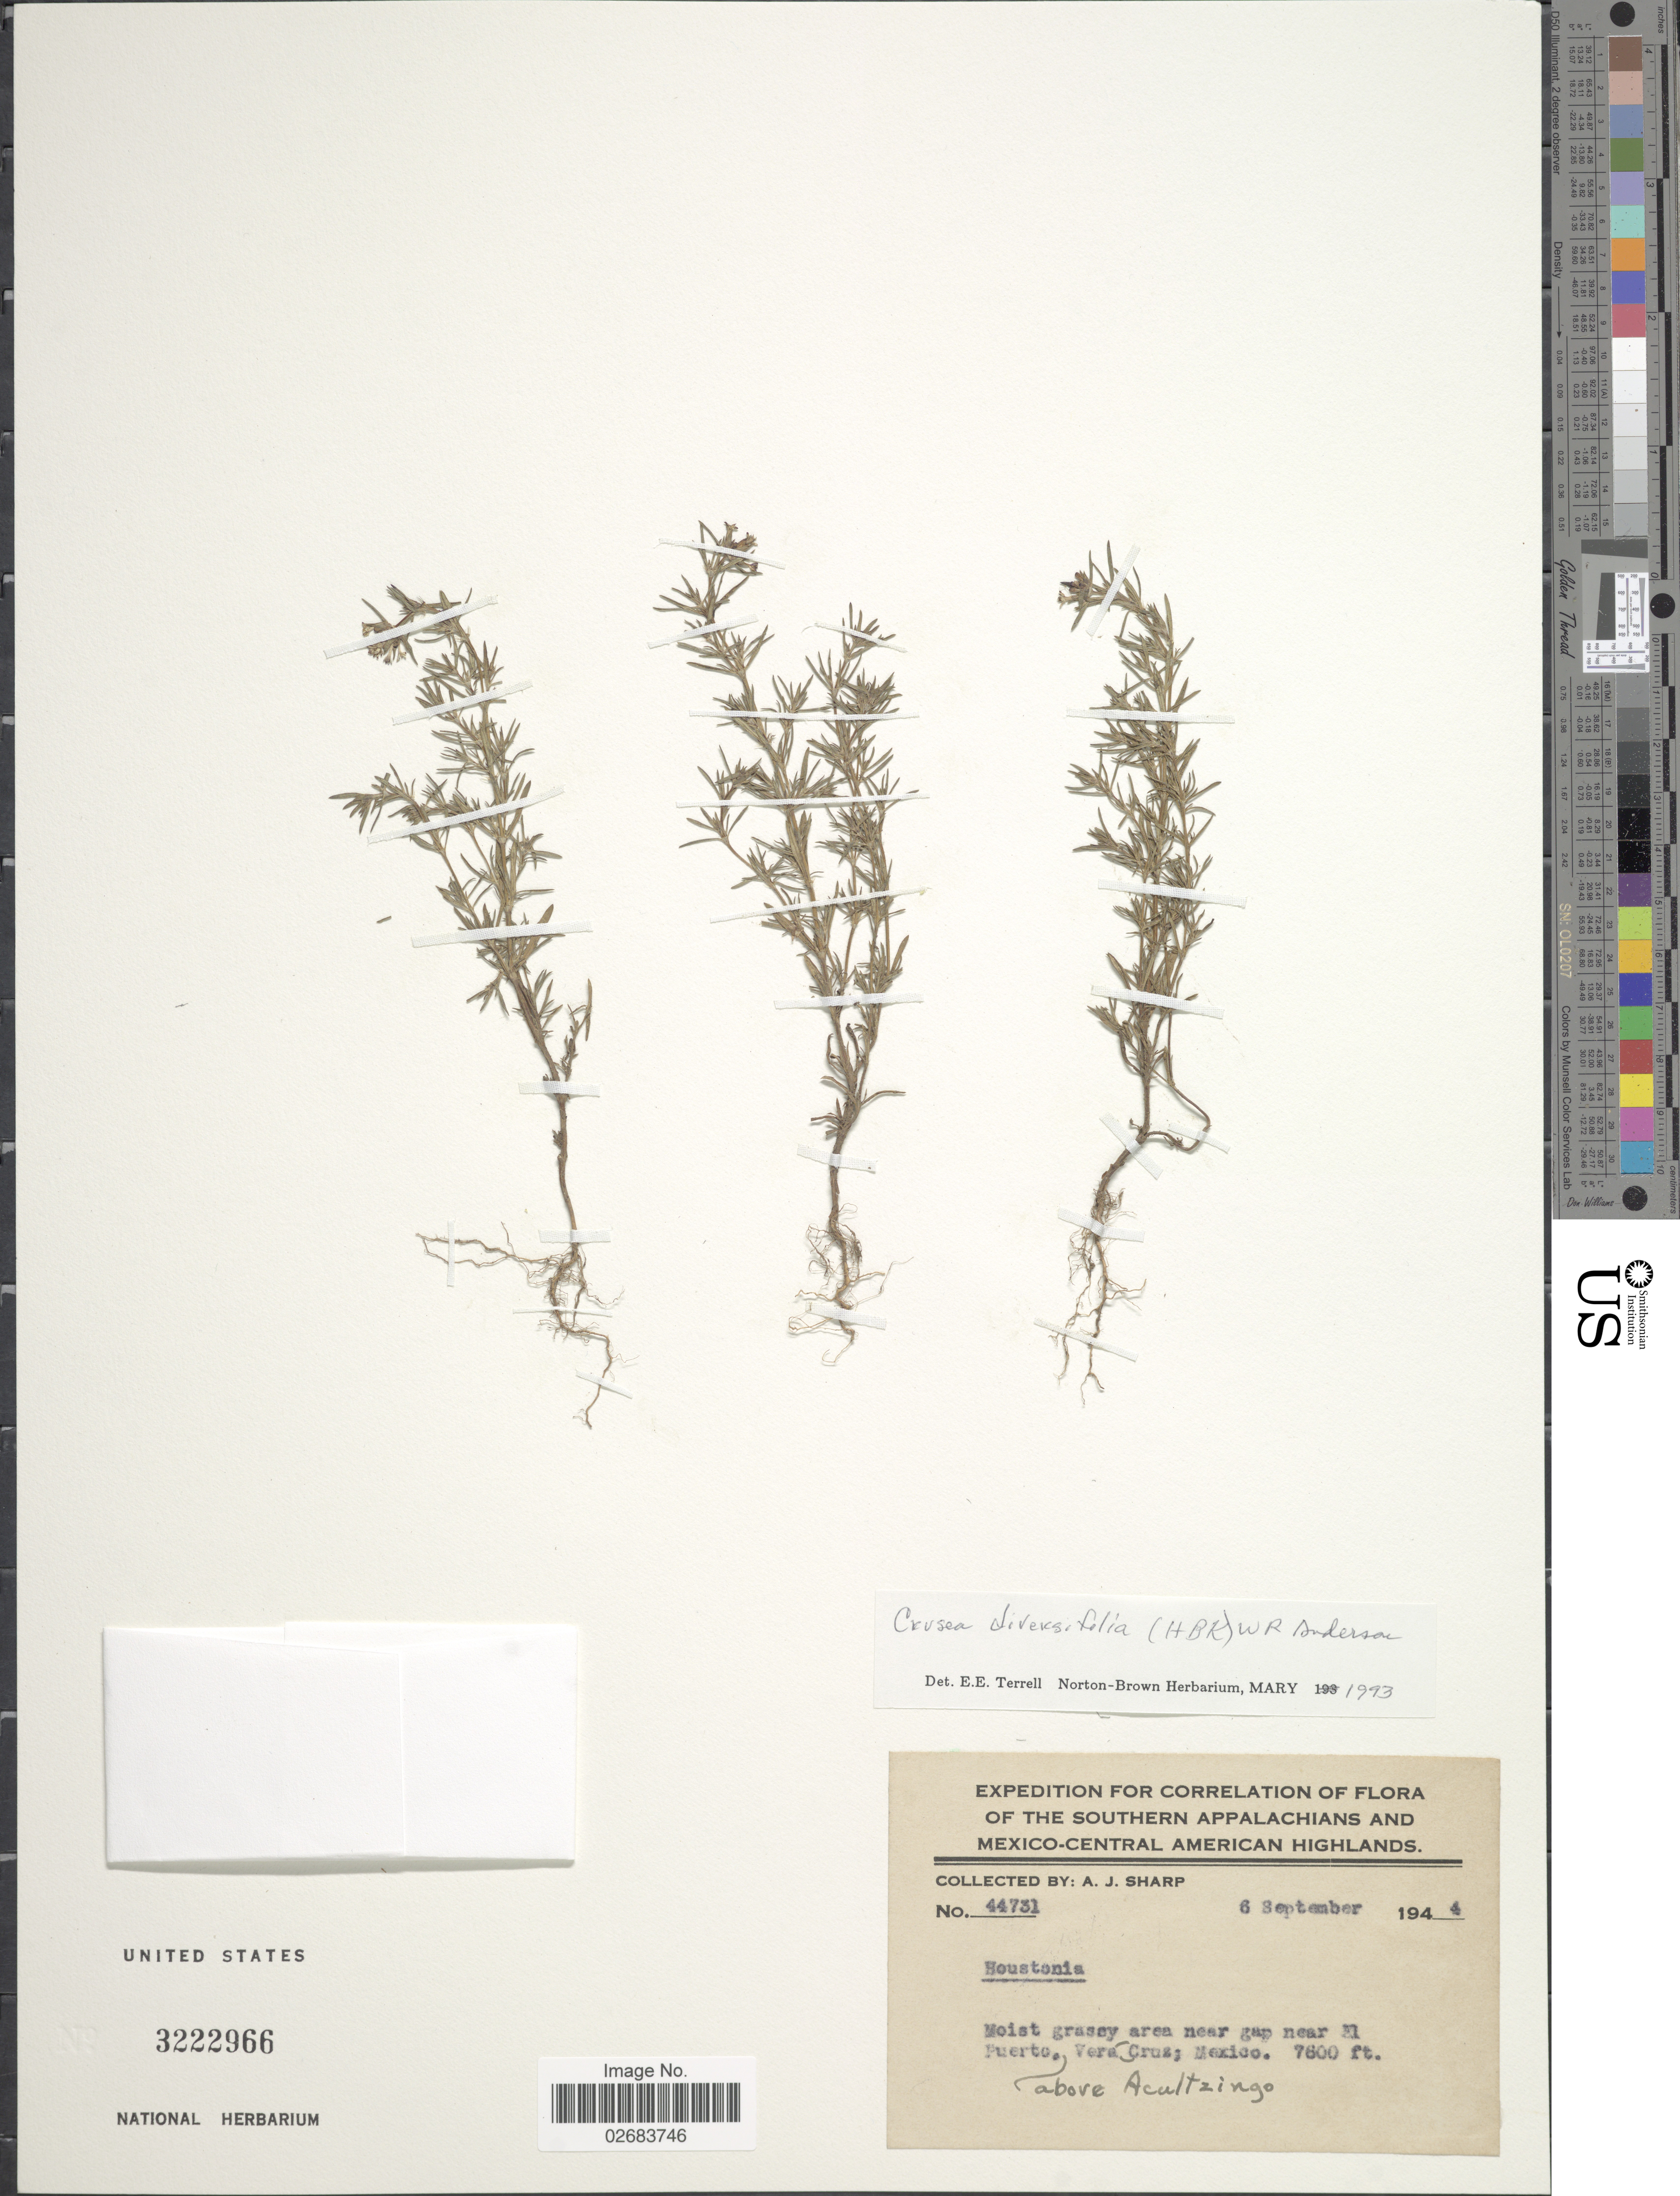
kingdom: Plantae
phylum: Tracheophyta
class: Magnoliopsida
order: Gentianales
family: Rubiaceae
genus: Crusea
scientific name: Crusea diversifolia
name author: (Kunth) W.R. Anderson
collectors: A. J. Sharp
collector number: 44731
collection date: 1944-09-06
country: Mexico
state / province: Veracruz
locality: Southern Appalachians and Mexico-Central American Highlands. Moist grassy area near gap near El Puerto, above Acultzingo.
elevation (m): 2316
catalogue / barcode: US 3222966